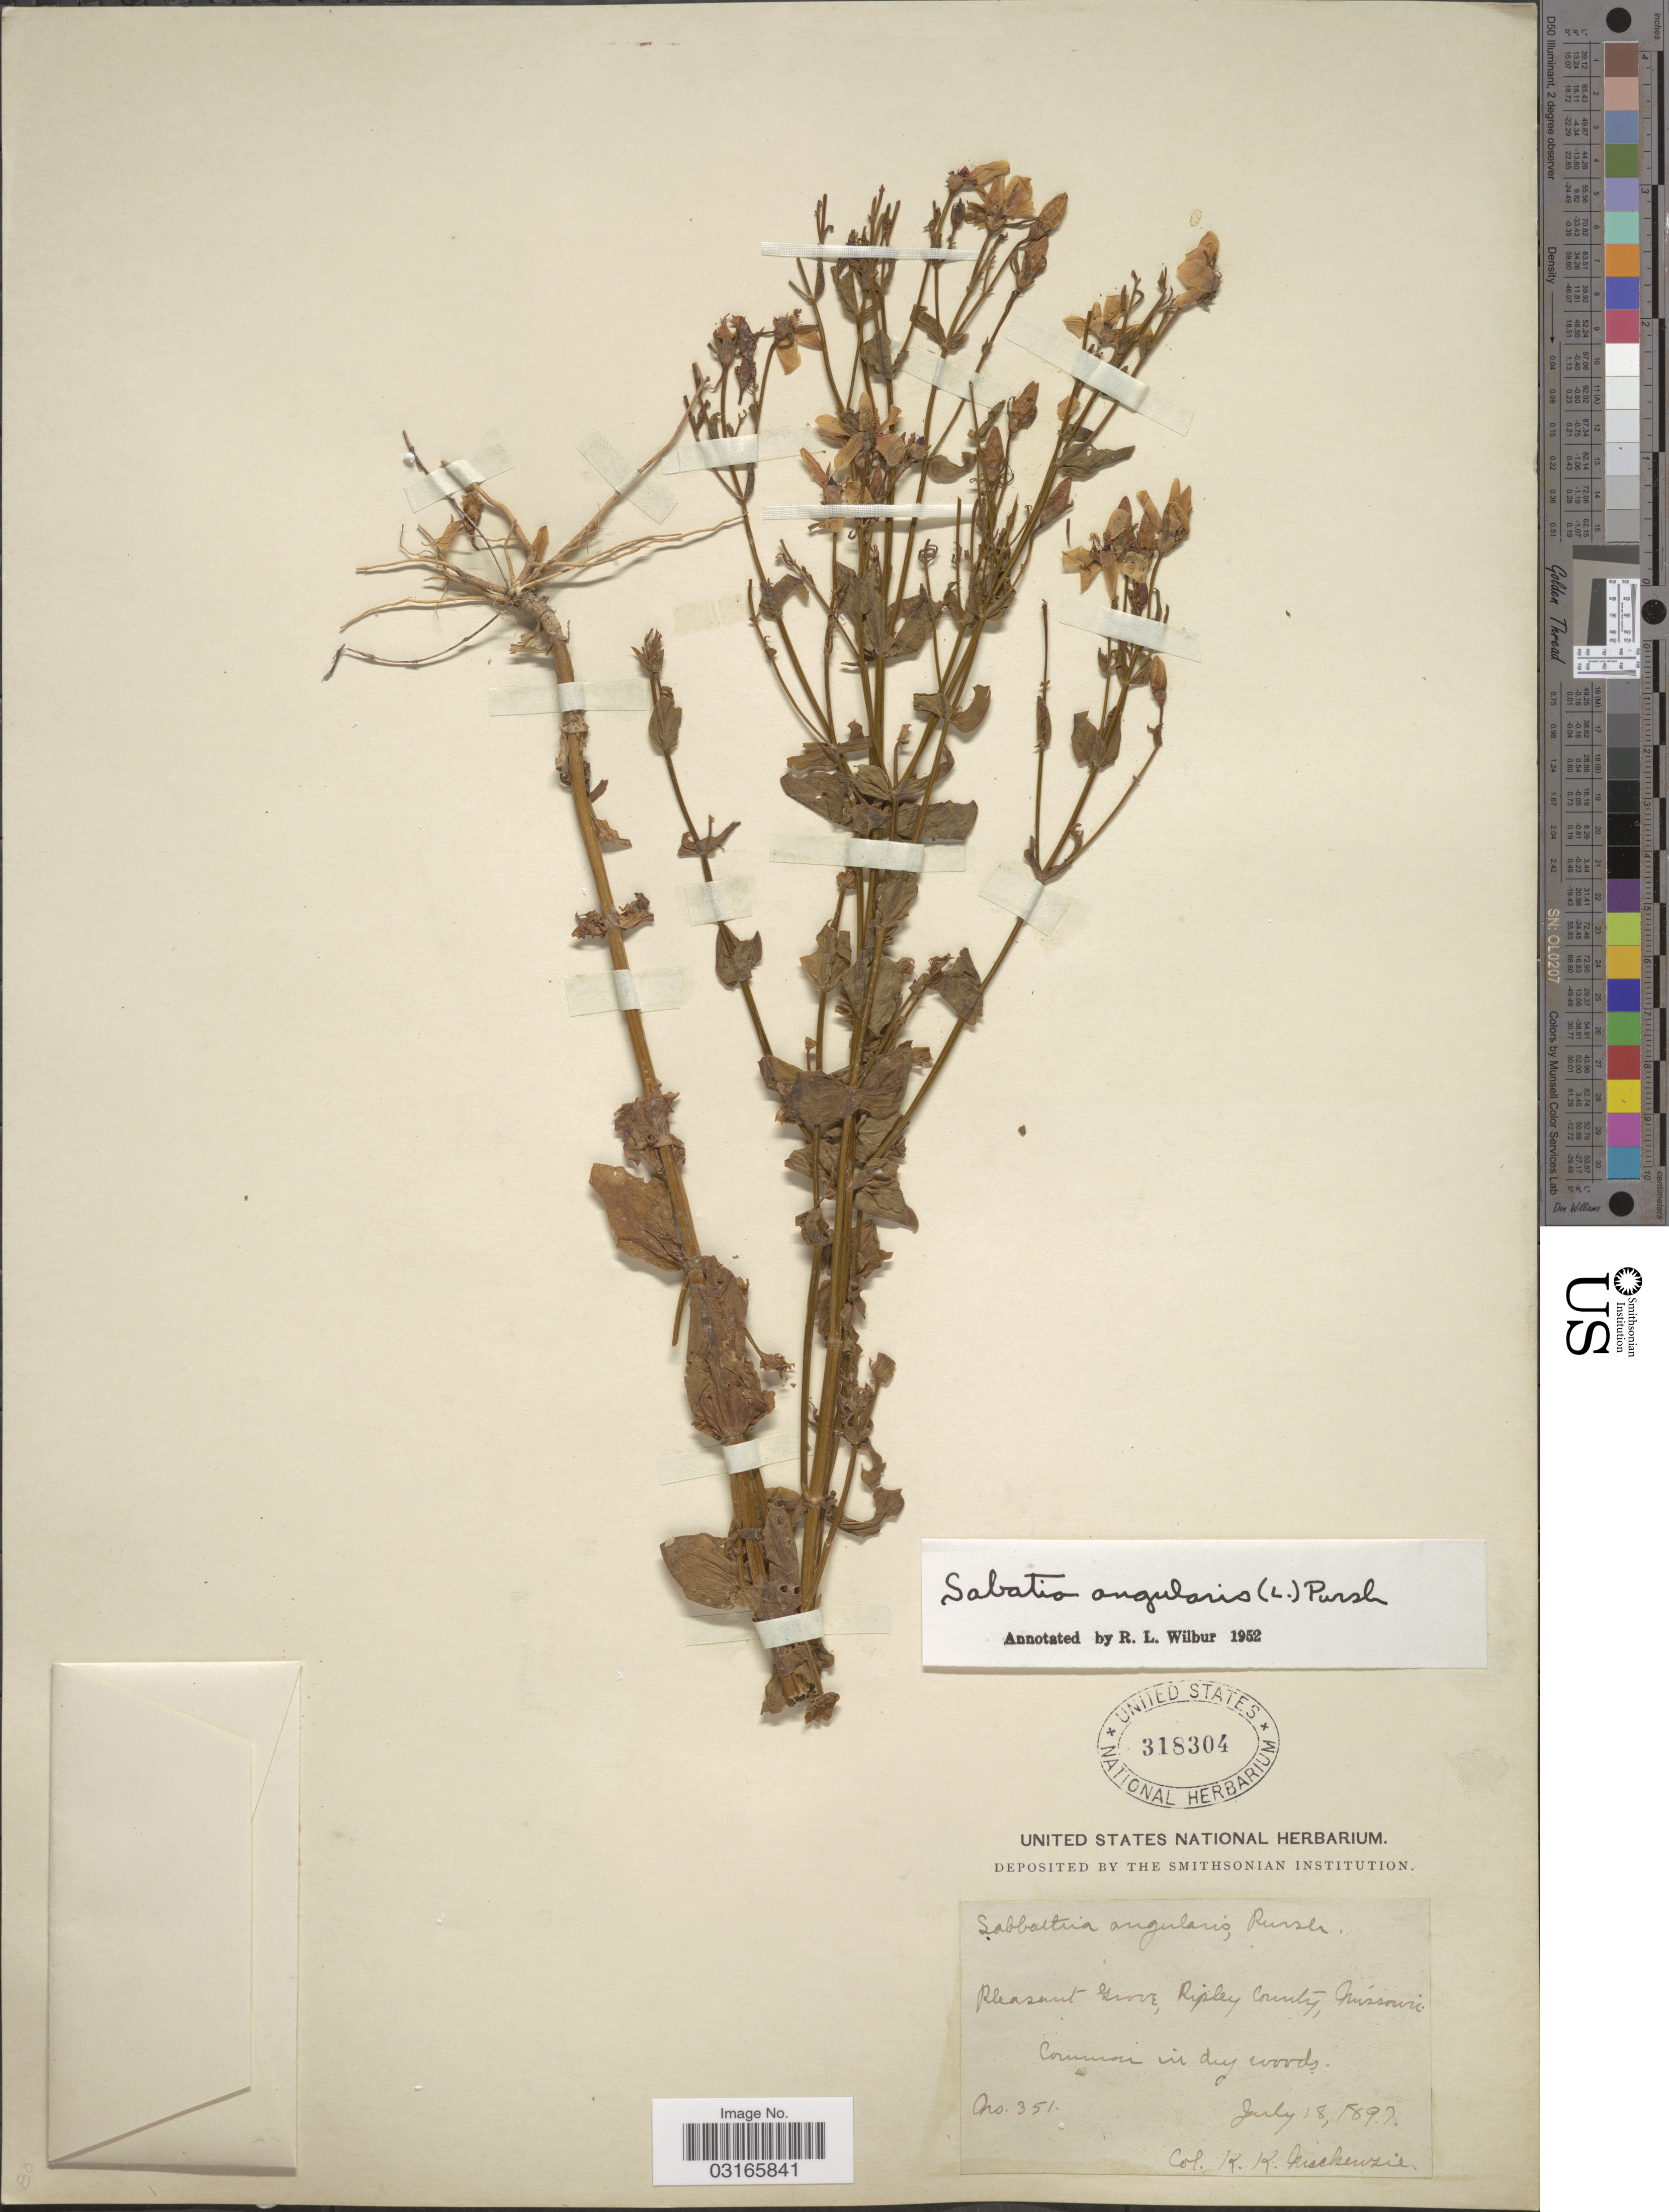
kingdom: Plantae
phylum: Tracheophyta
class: Magnoliopsida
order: Gentianales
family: Gentianaceae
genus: Sabatia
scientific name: Sabatia angularis (L.) Pursh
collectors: K. K. Mackenzie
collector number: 351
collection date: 1897-07-18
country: United States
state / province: Missouri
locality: Pleasant Grove, Ripley County.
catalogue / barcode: US 318304